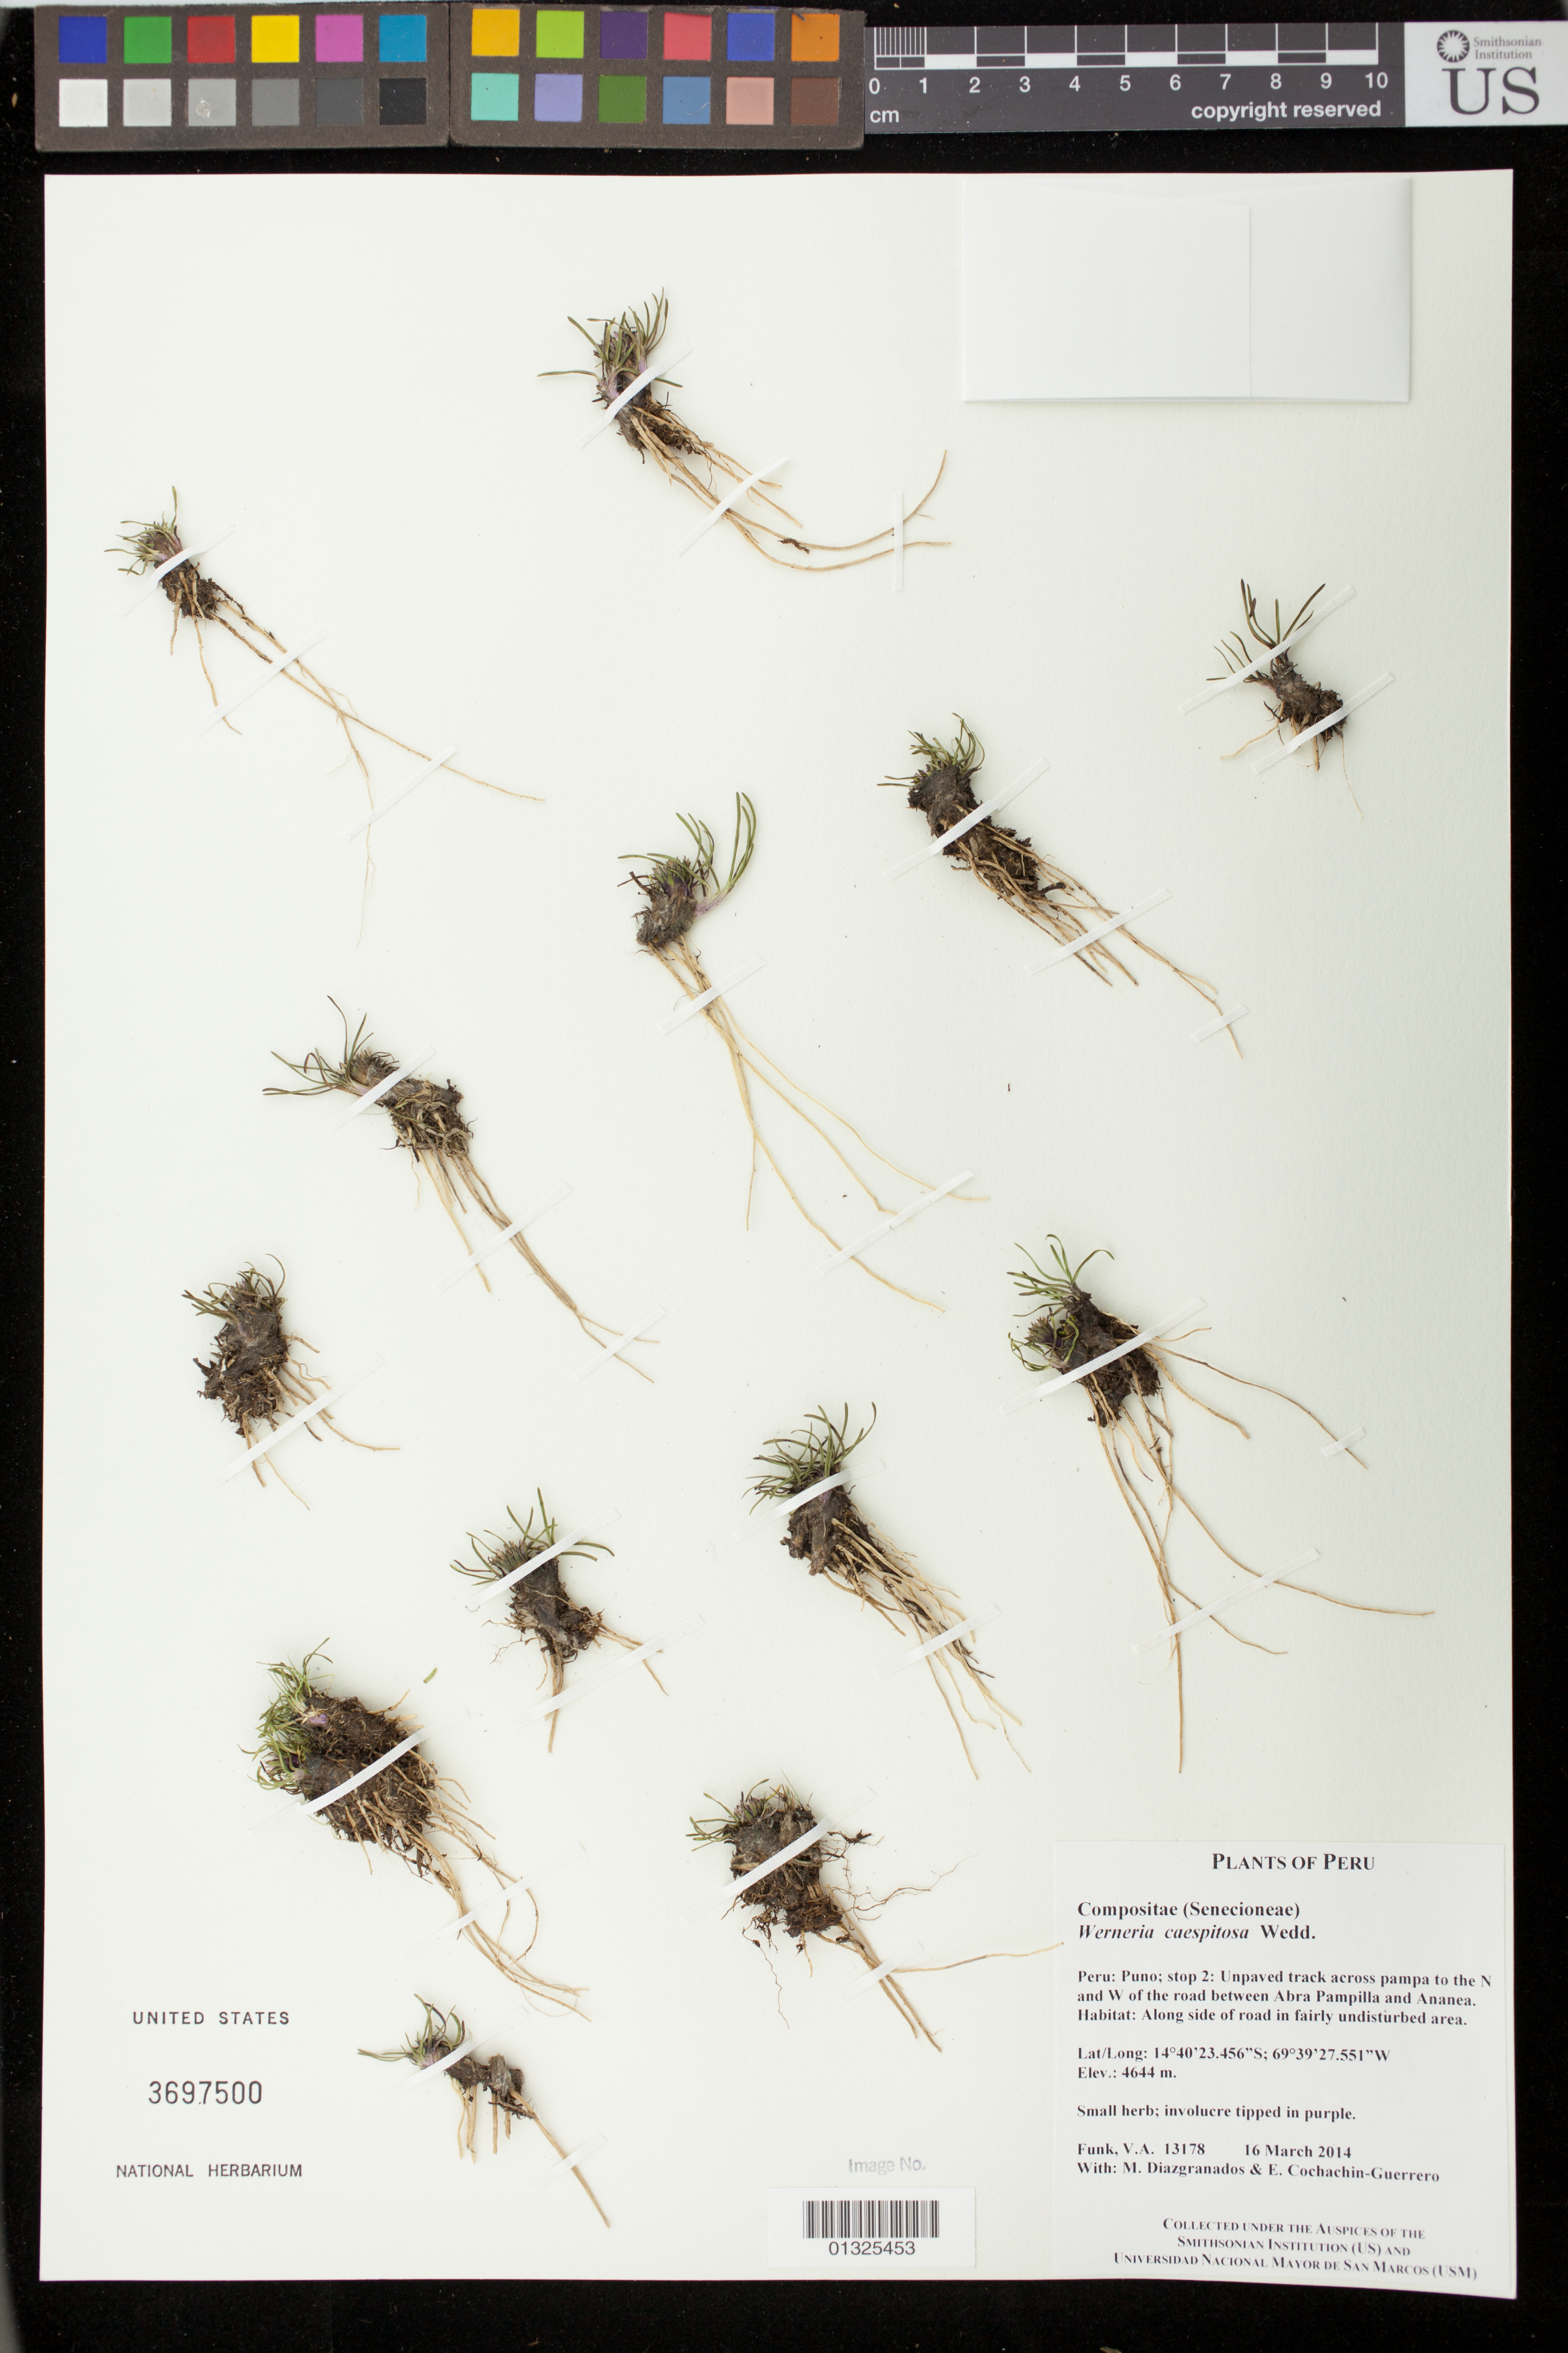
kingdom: Plantae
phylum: Tracheophyta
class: Magnoliopsida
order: Asterales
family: Asteraceae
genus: Werneria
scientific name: Werneria caespitosa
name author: Wedd.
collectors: M. Diazgranados C. & E. Cochachin Guerrero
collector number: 13178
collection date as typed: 16 March 2014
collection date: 2014-03-16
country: Peru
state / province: Puno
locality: Unpaved track across pampa to the N and W of the road between Abra Pampilla and Ananea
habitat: Along side of road in fairly undisturbed area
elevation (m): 4644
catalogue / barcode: US 3697500